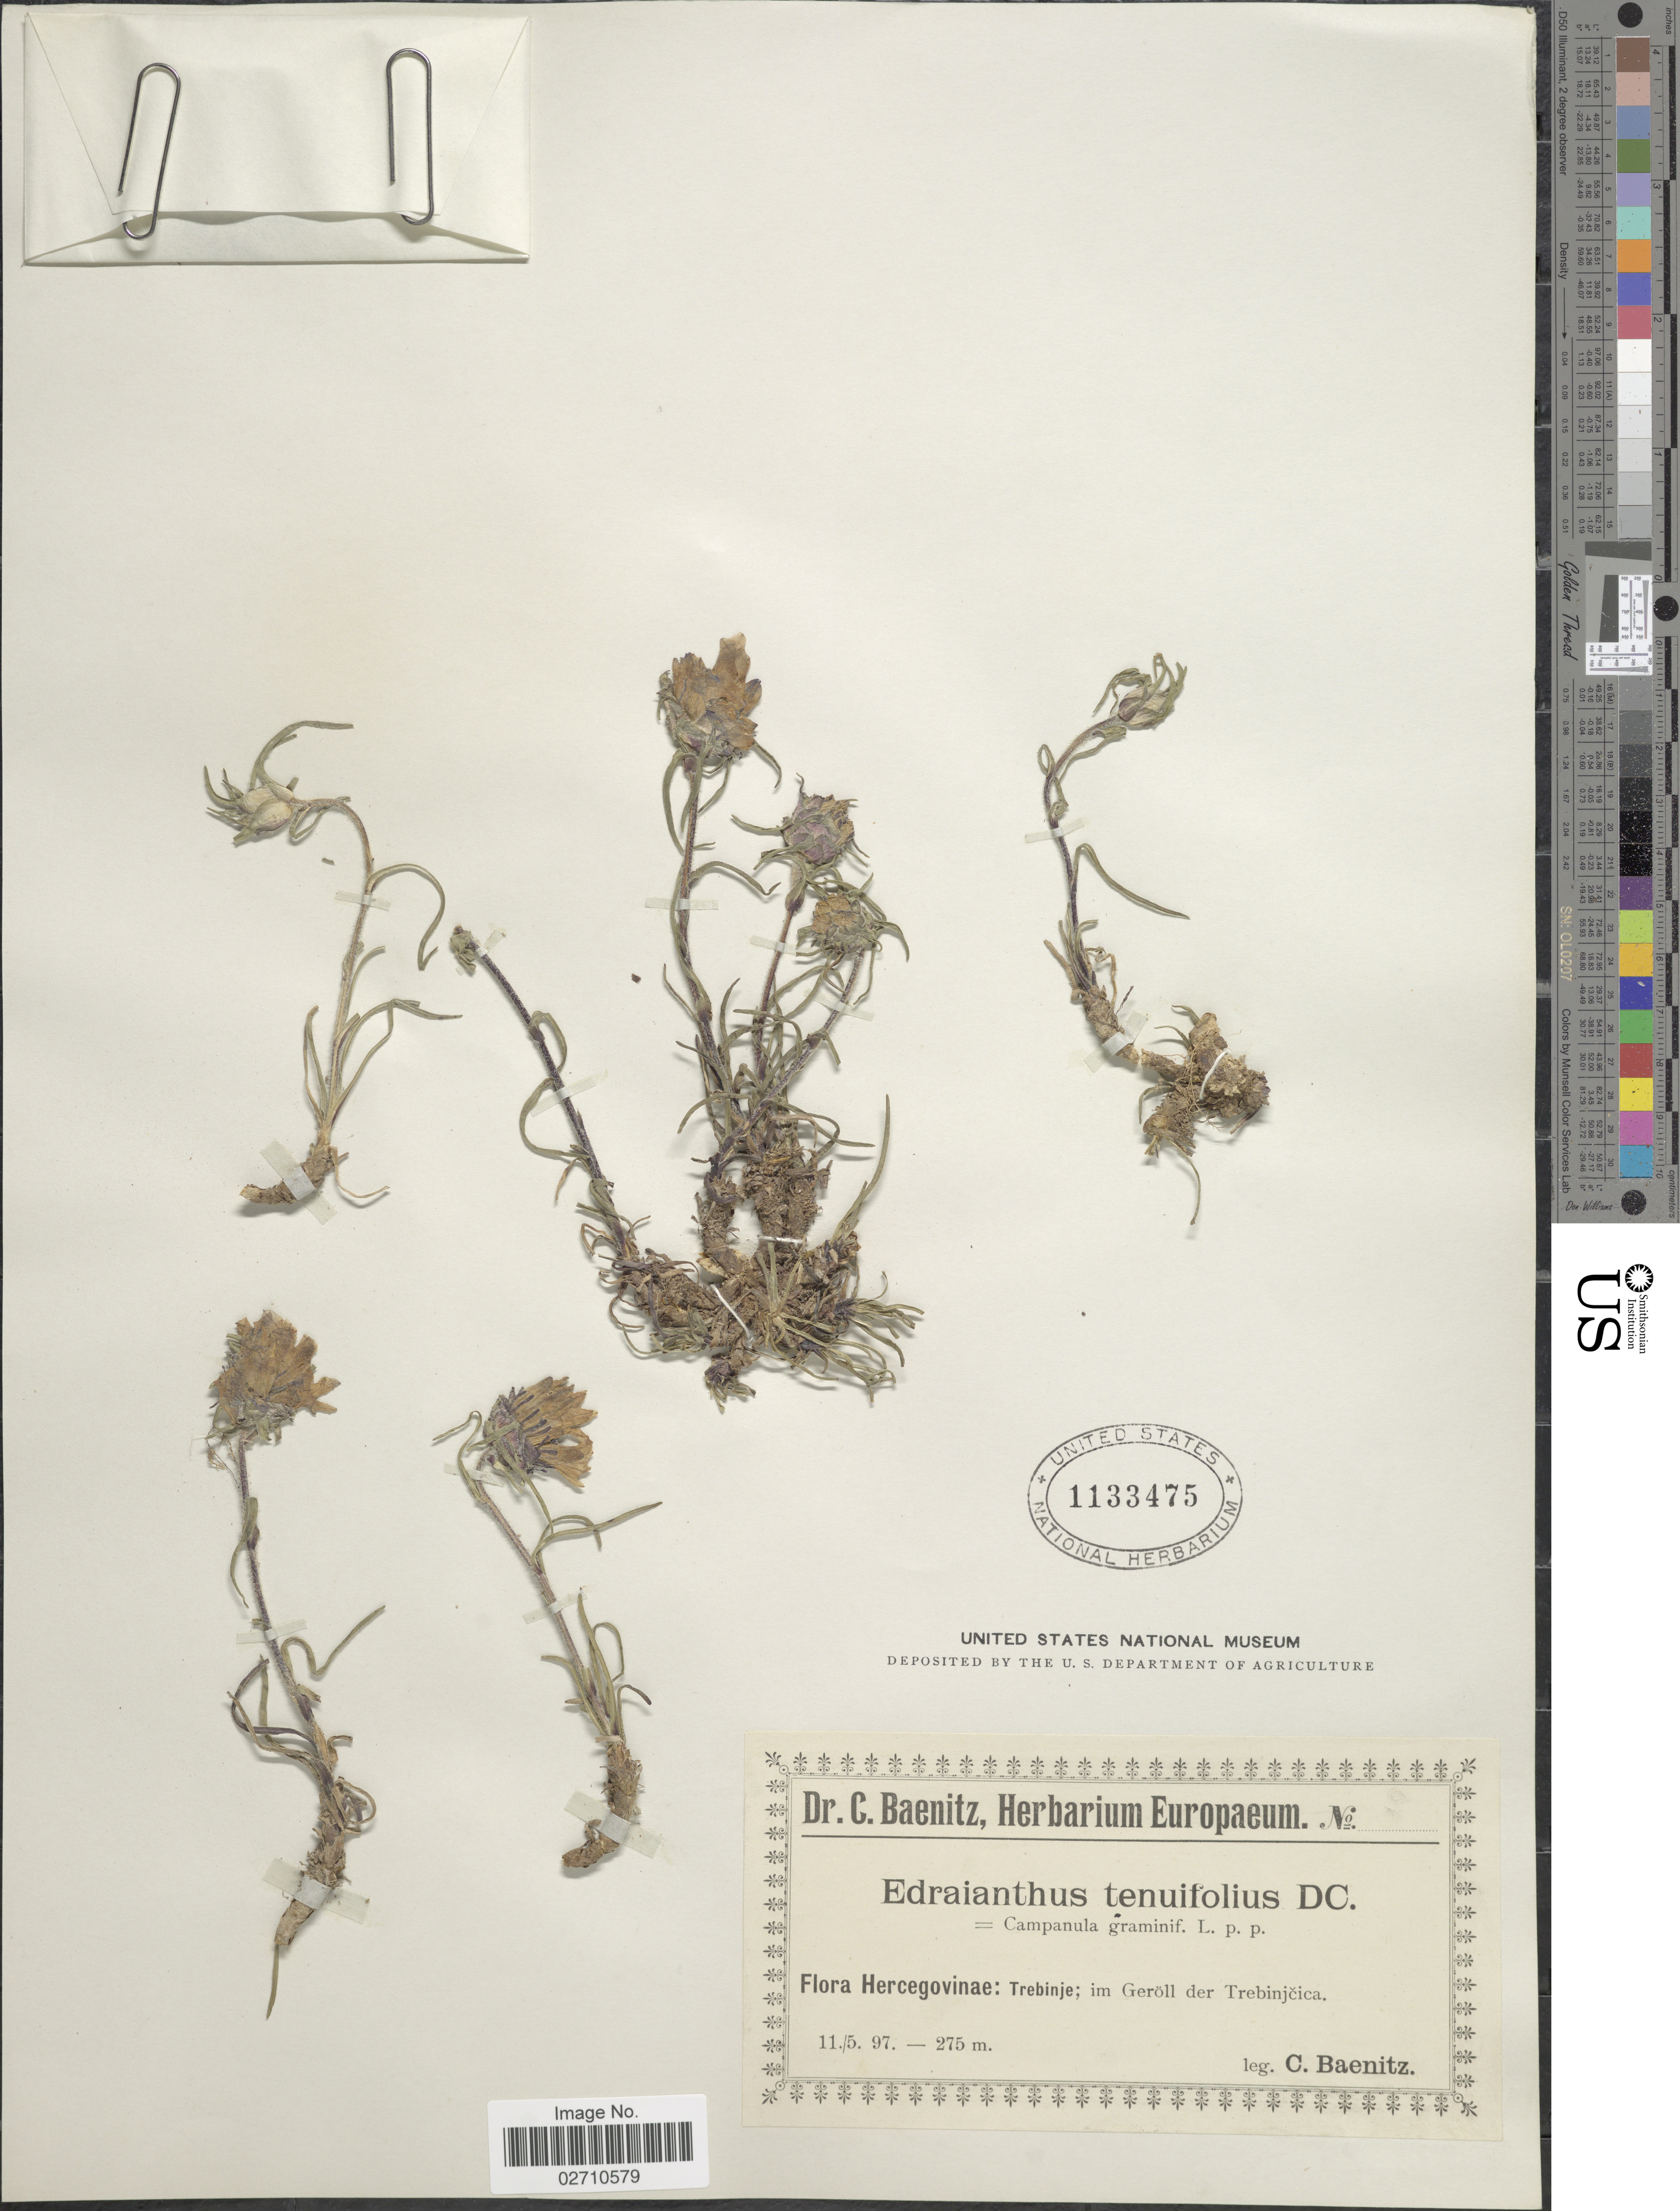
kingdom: Plantae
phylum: Tracheophyta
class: Magnoliopsida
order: Asterales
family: Campanulaceae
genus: Edraianthus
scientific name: Edraianthus tenuifolius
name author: (A. DC.) A. DC.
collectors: C. G. Baenitz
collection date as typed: Transcribed d/m/y: 11/5/97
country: Bosnia and Herzegovina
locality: Hercegovinae: Trebinje; im Geroll der Trebinjcica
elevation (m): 275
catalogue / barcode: US 1133475